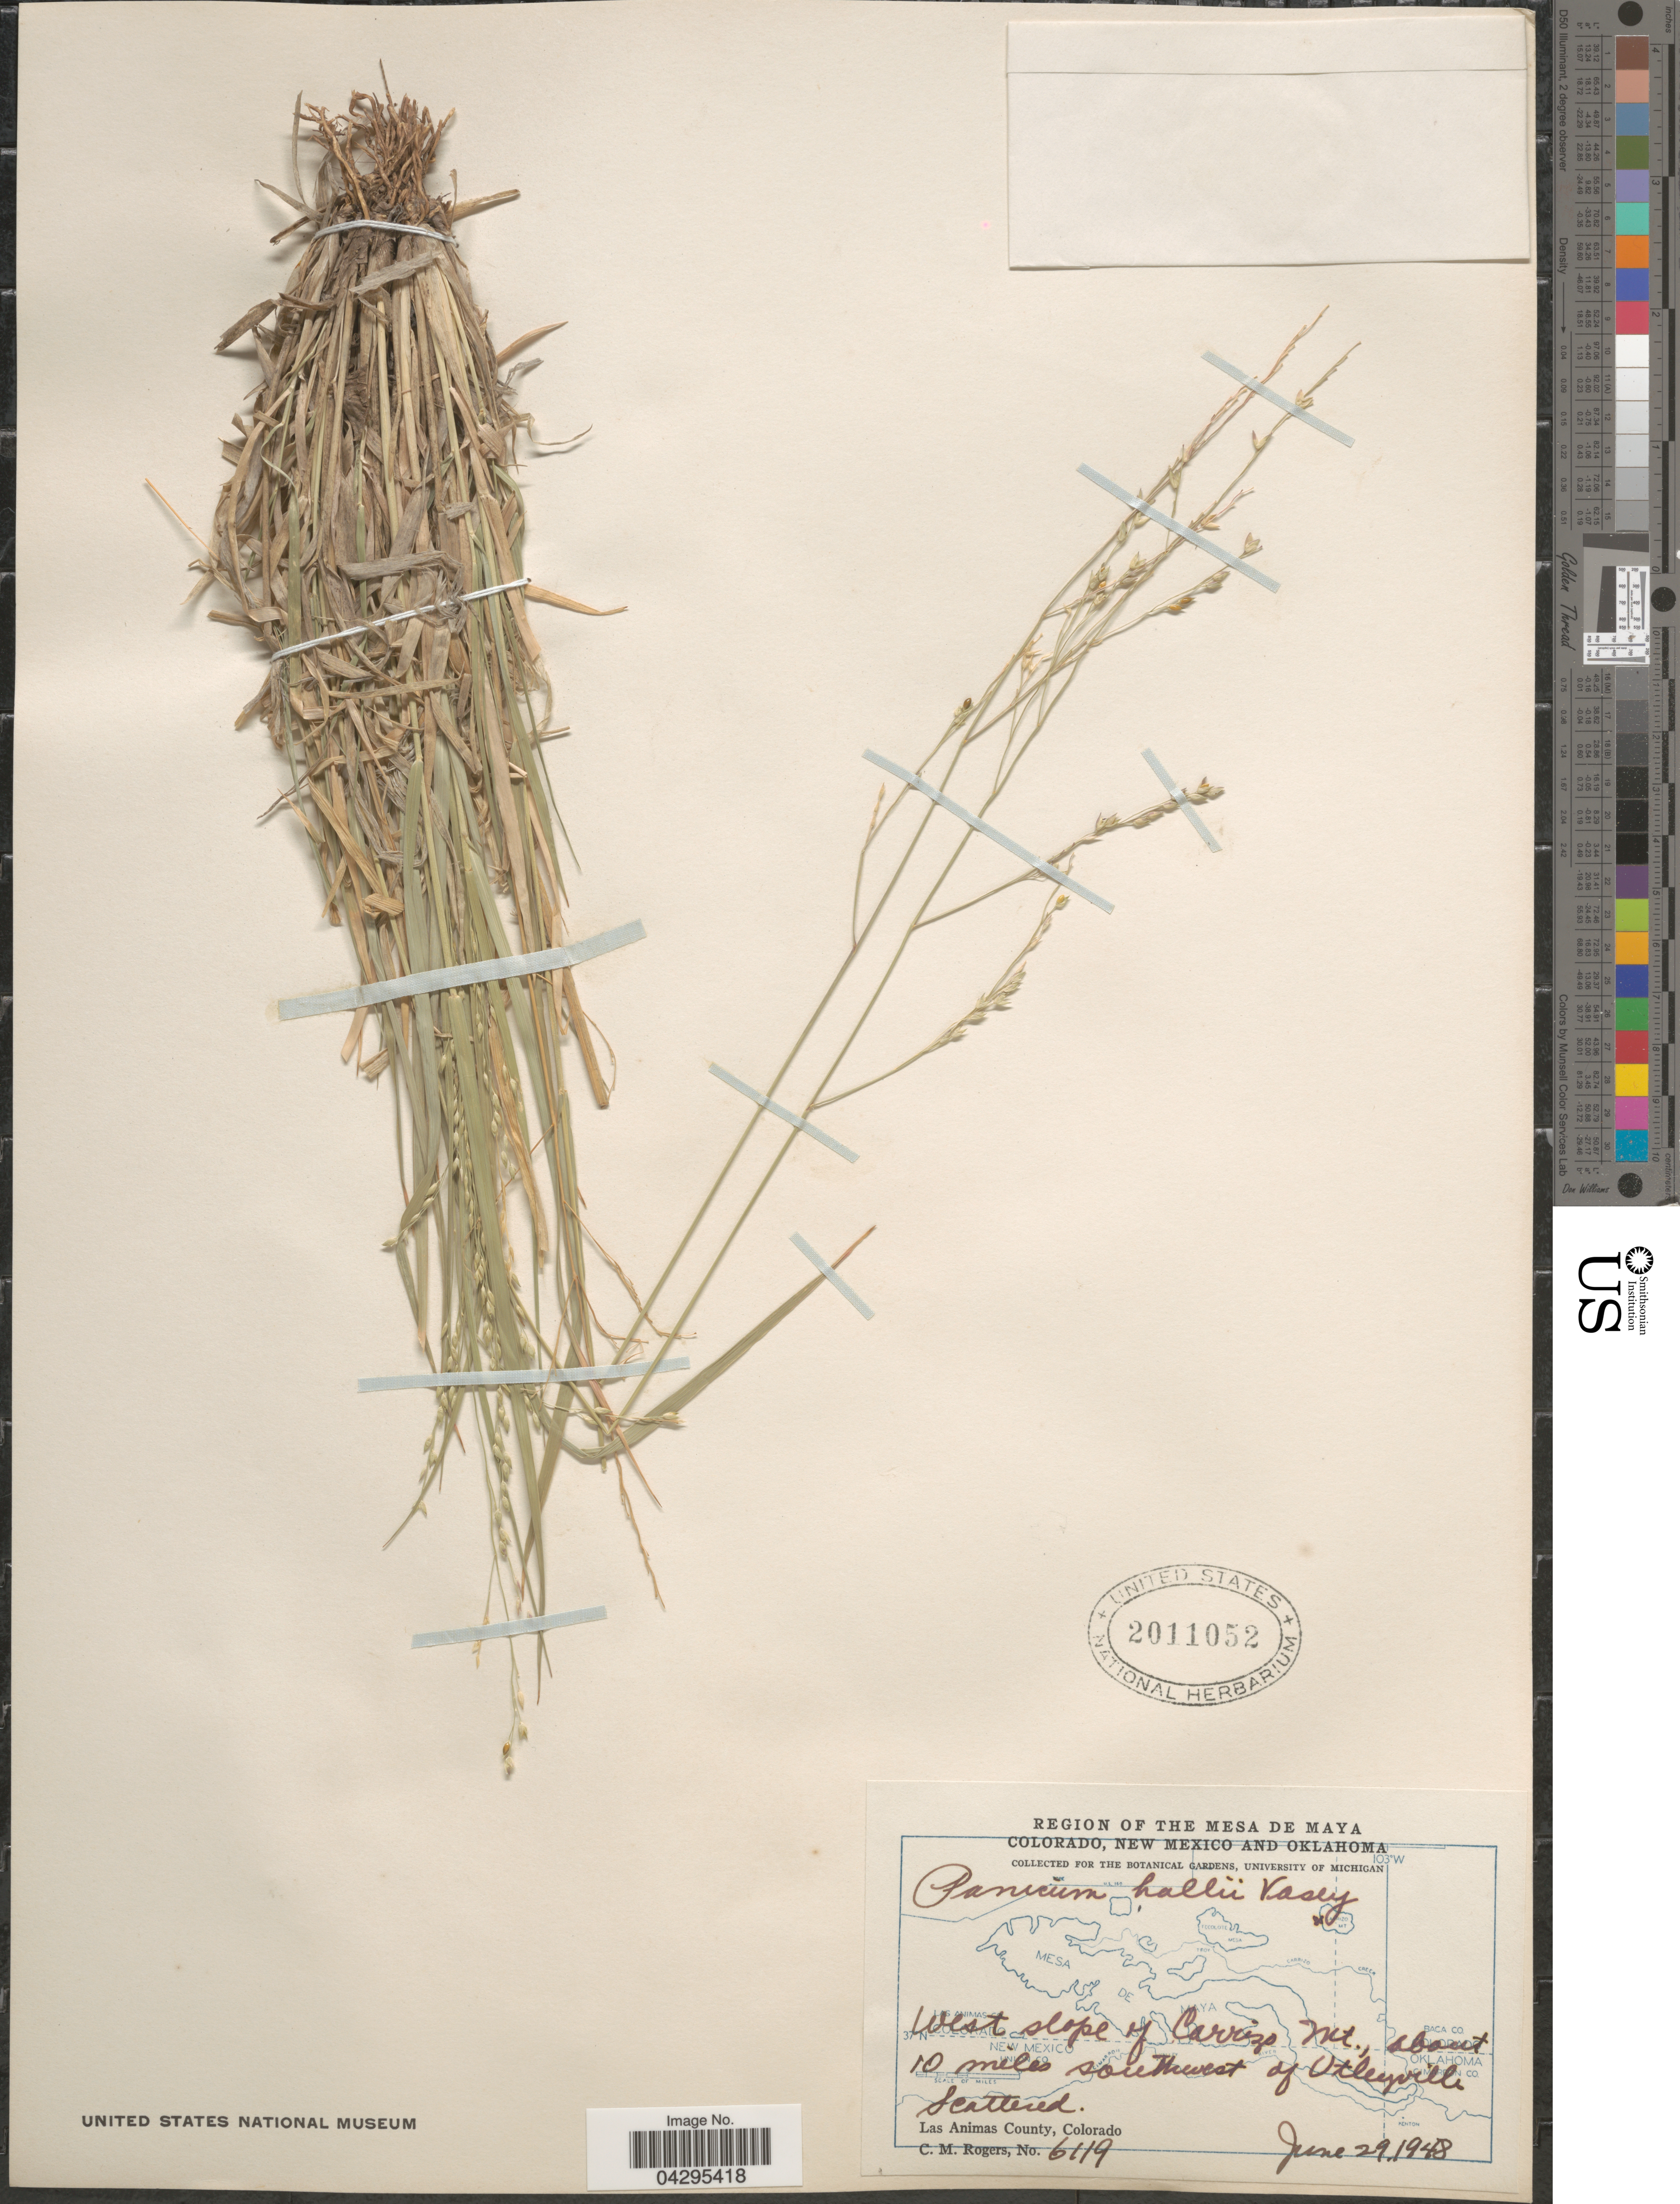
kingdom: Plantae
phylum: Tracheophyta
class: Liliopsida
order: Poales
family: Poaceae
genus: Panicum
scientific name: Panicum hallii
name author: Vasey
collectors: C. M. Rogers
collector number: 6119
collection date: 1948-06-29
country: United States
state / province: Colorado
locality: Region Of The Mesa De Maya. West slope of Carrizo Mt., about 10 miles southwest of Otleyville. Las Animas County.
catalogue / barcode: US 2011052